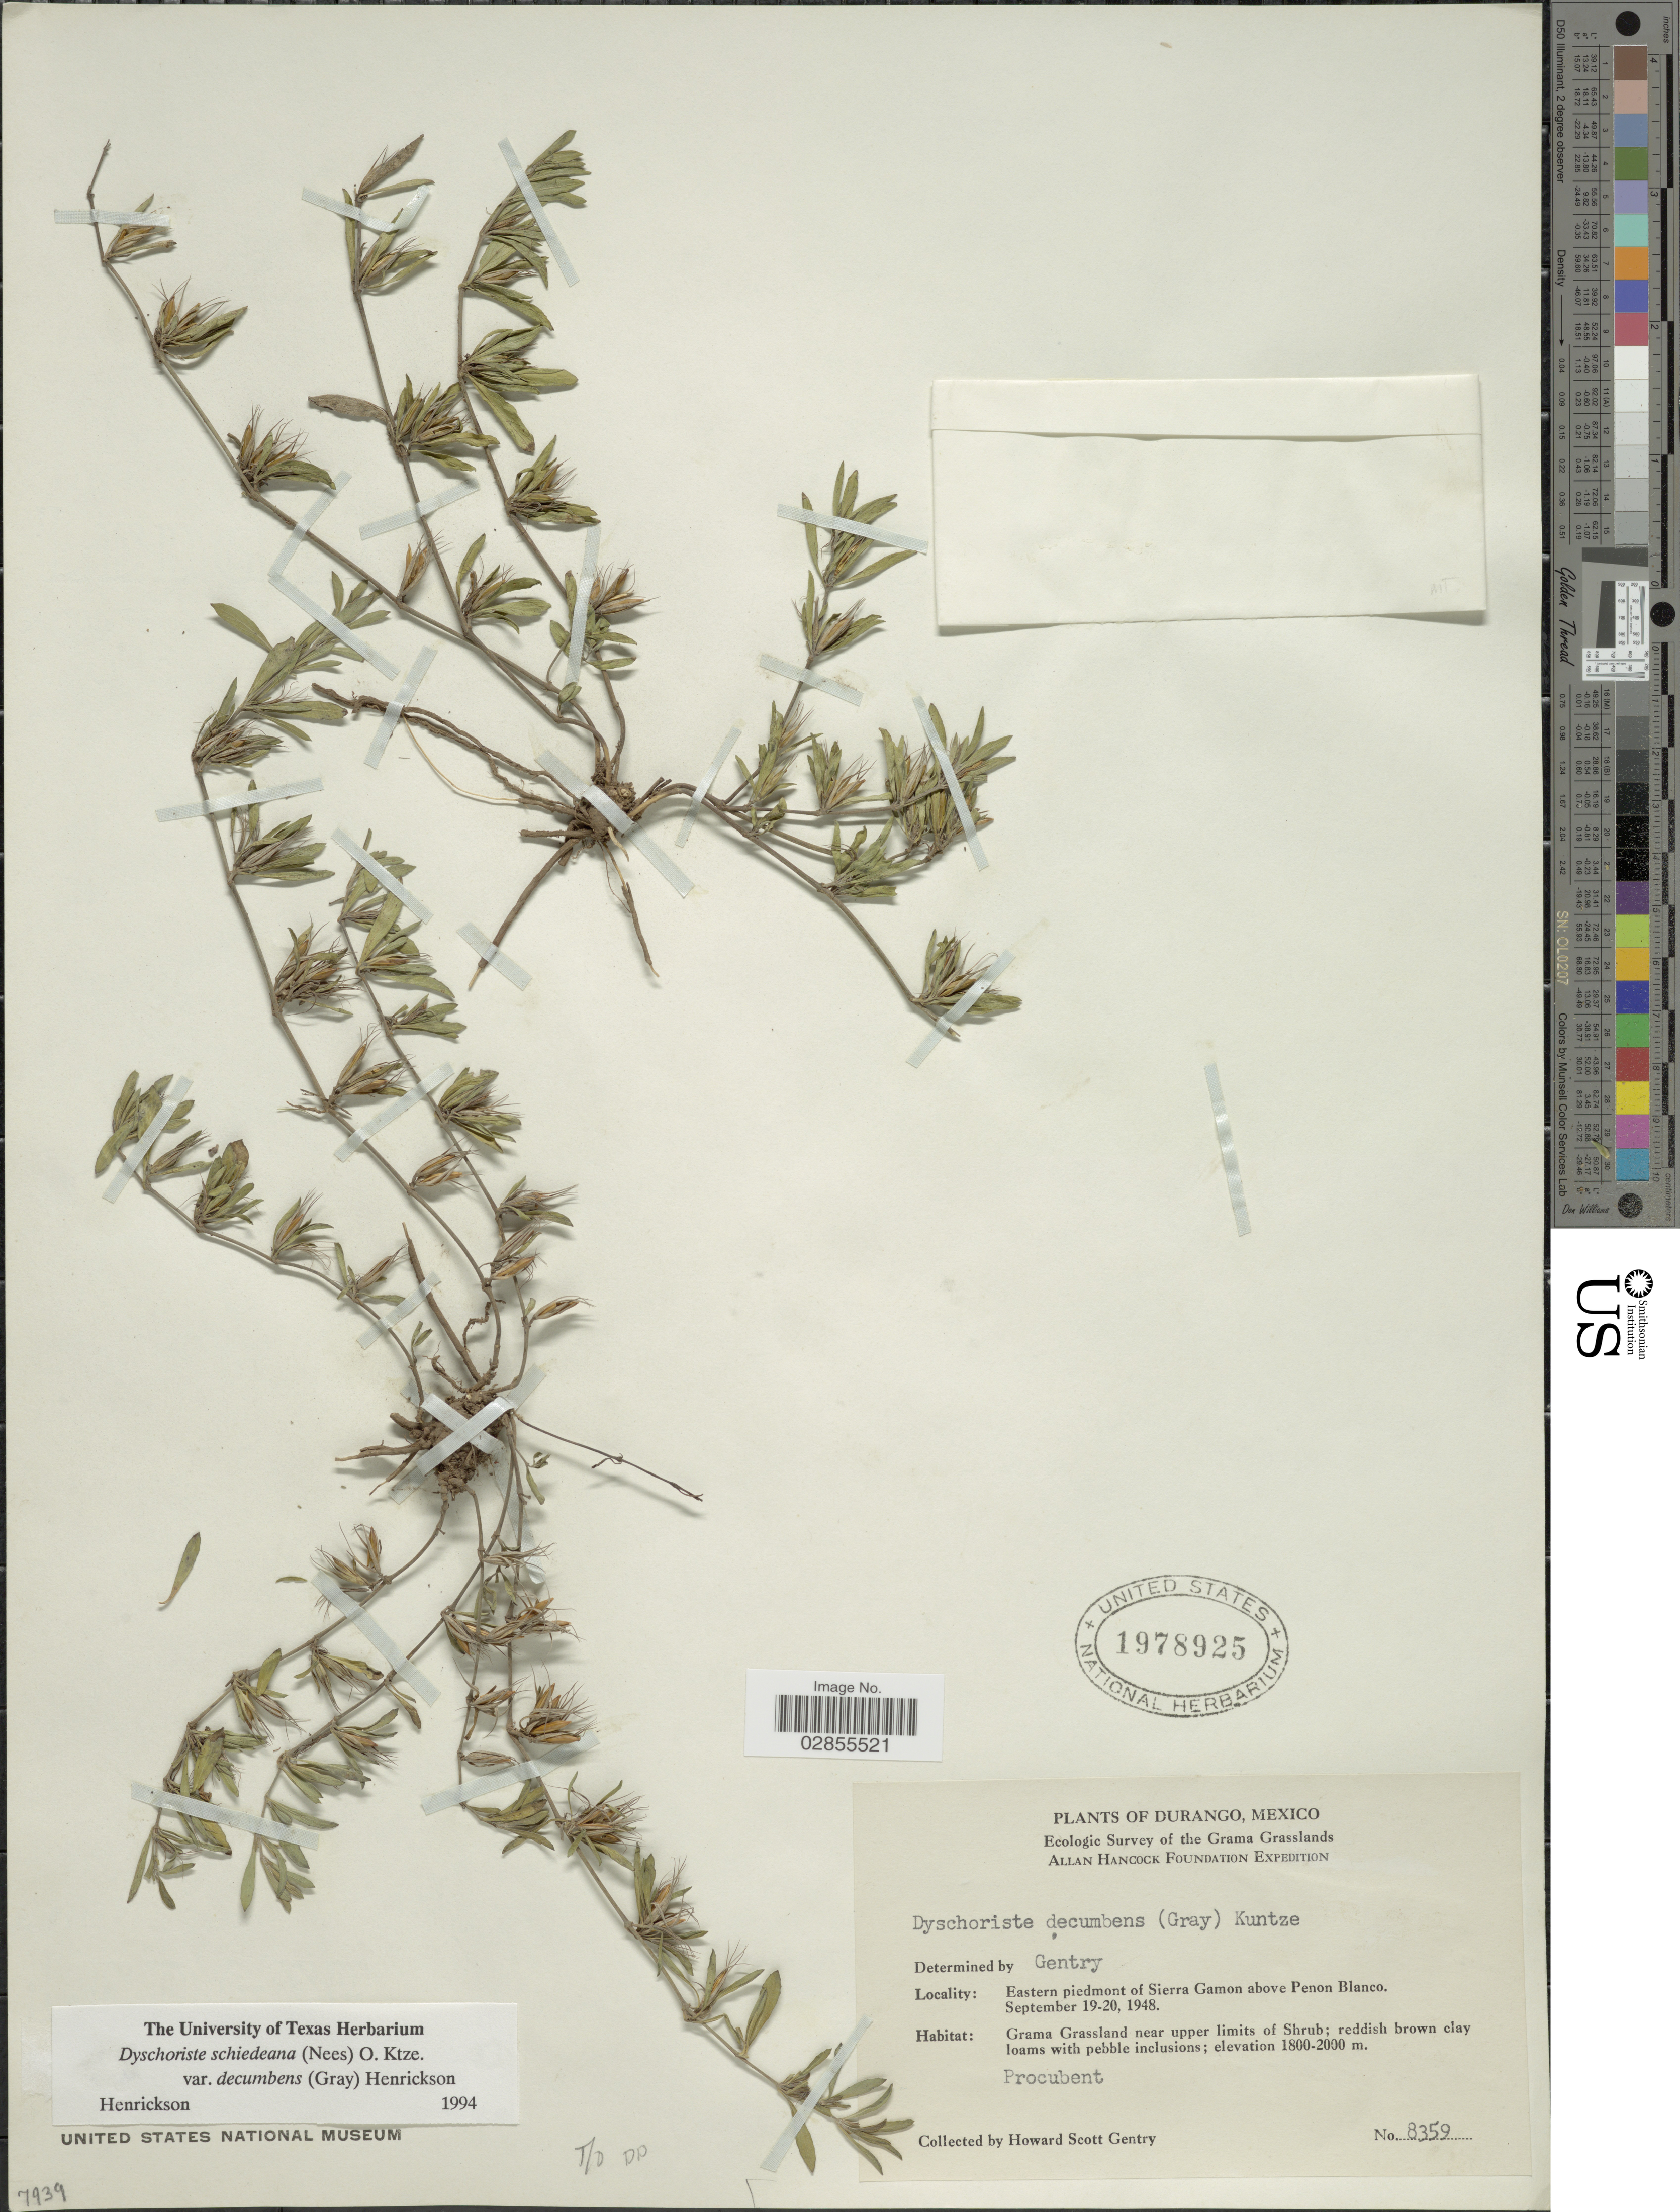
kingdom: Plantae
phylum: Tracheophyta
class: Magnoliopsida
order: Lamiales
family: Acanthaceae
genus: Dyschoriste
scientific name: Dyschoriste schiedeana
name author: (Nees) Kuntze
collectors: H. S. Gentry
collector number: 8359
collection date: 1948-09-19/1948-09-20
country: Mexico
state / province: Durango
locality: Eastern piedmont of Sierra Gamon above Penon Blanco.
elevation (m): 1800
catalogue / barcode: US 1978925